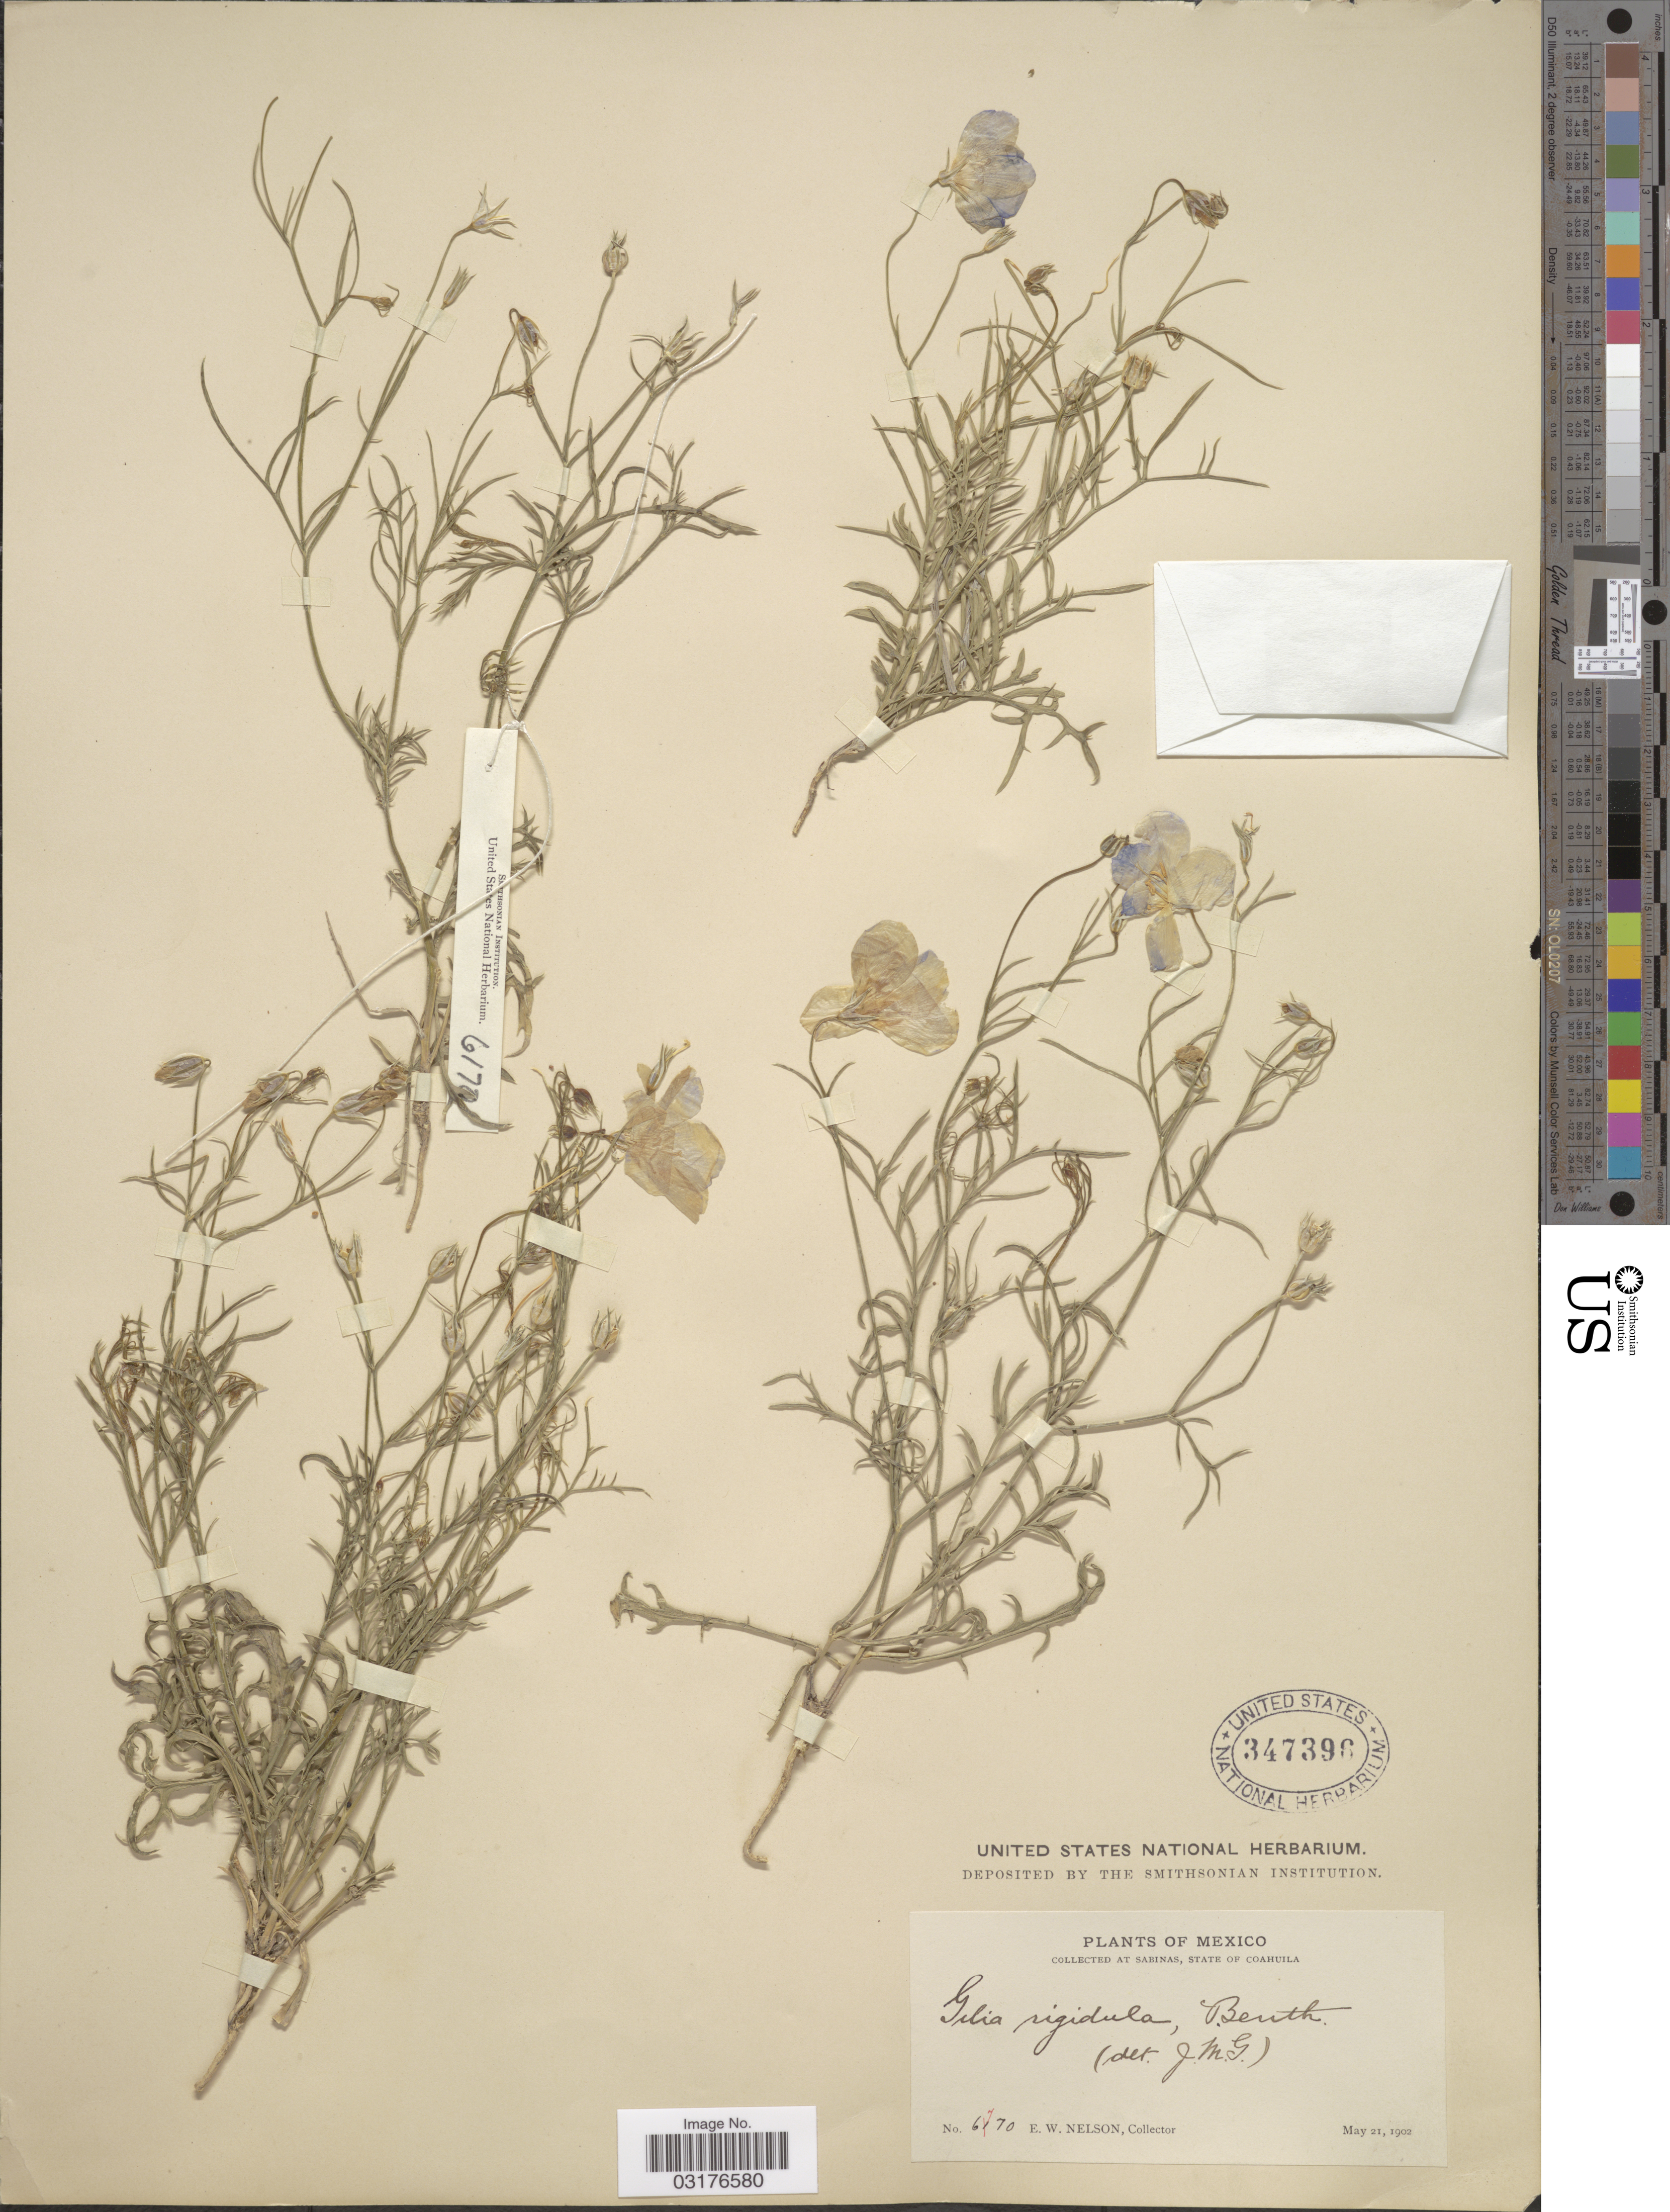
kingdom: Plantae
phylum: Tracheophyta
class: Magnoliopsida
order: Ericales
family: Polemoniaceae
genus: Giliastrum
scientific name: Giliastrum rigidulum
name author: (Benth.) Rydb.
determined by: Strong, Mark T., (BOT), Smithsonian Institution - National Museum of Natural History (UNITED STATES)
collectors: E. W. Nelson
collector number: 6770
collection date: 1902-05-21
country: Mexico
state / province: Coahuila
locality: At Sabinas.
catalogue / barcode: US 347396